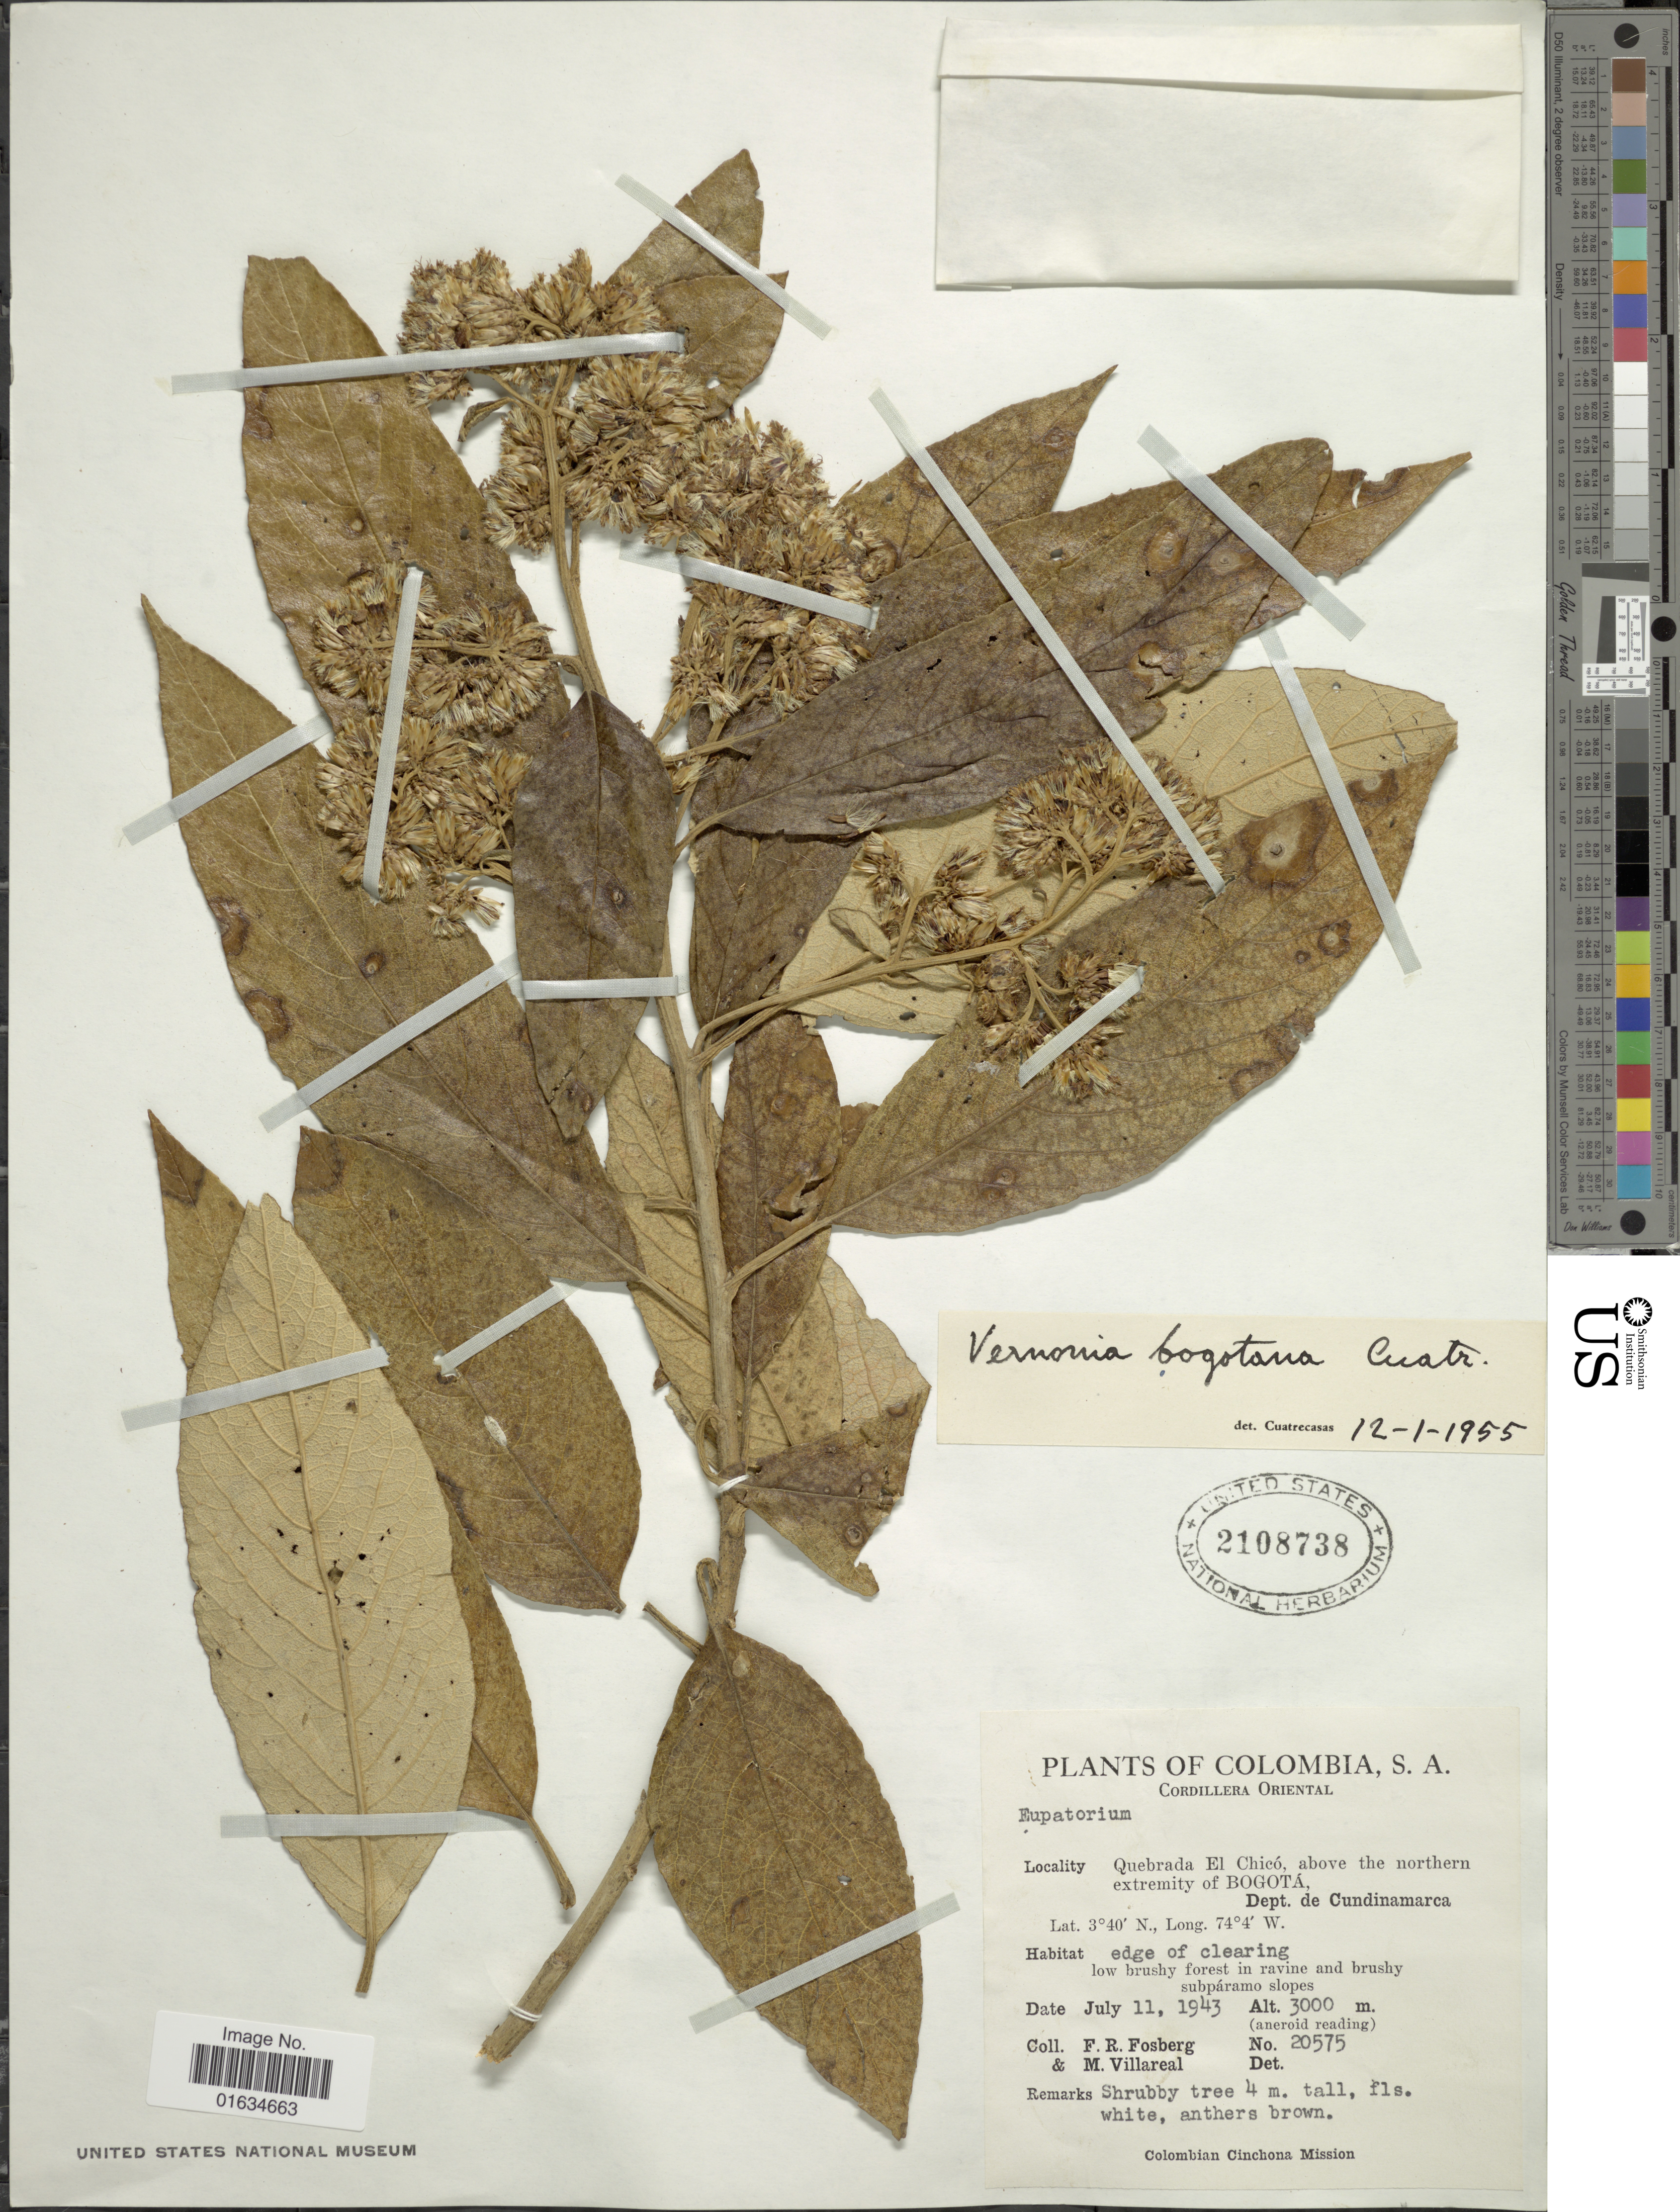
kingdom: Plantae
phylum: Tracheophyta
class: Magnoliopsida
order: Asterales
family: Asteraceae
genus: Critoniopsis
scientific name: Critoniopsis bogotana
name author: (Cuatrec.) H. Rob.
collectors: F. R. Fosberg & M. Villareal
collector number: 20575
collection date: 1943-07-11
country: Colombia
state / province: Cundinamarca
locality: Cordillera Oriental, Quebrada El Chicó, above the northern extremity of Bogotá.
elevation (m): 3000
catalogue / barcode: US 2108738